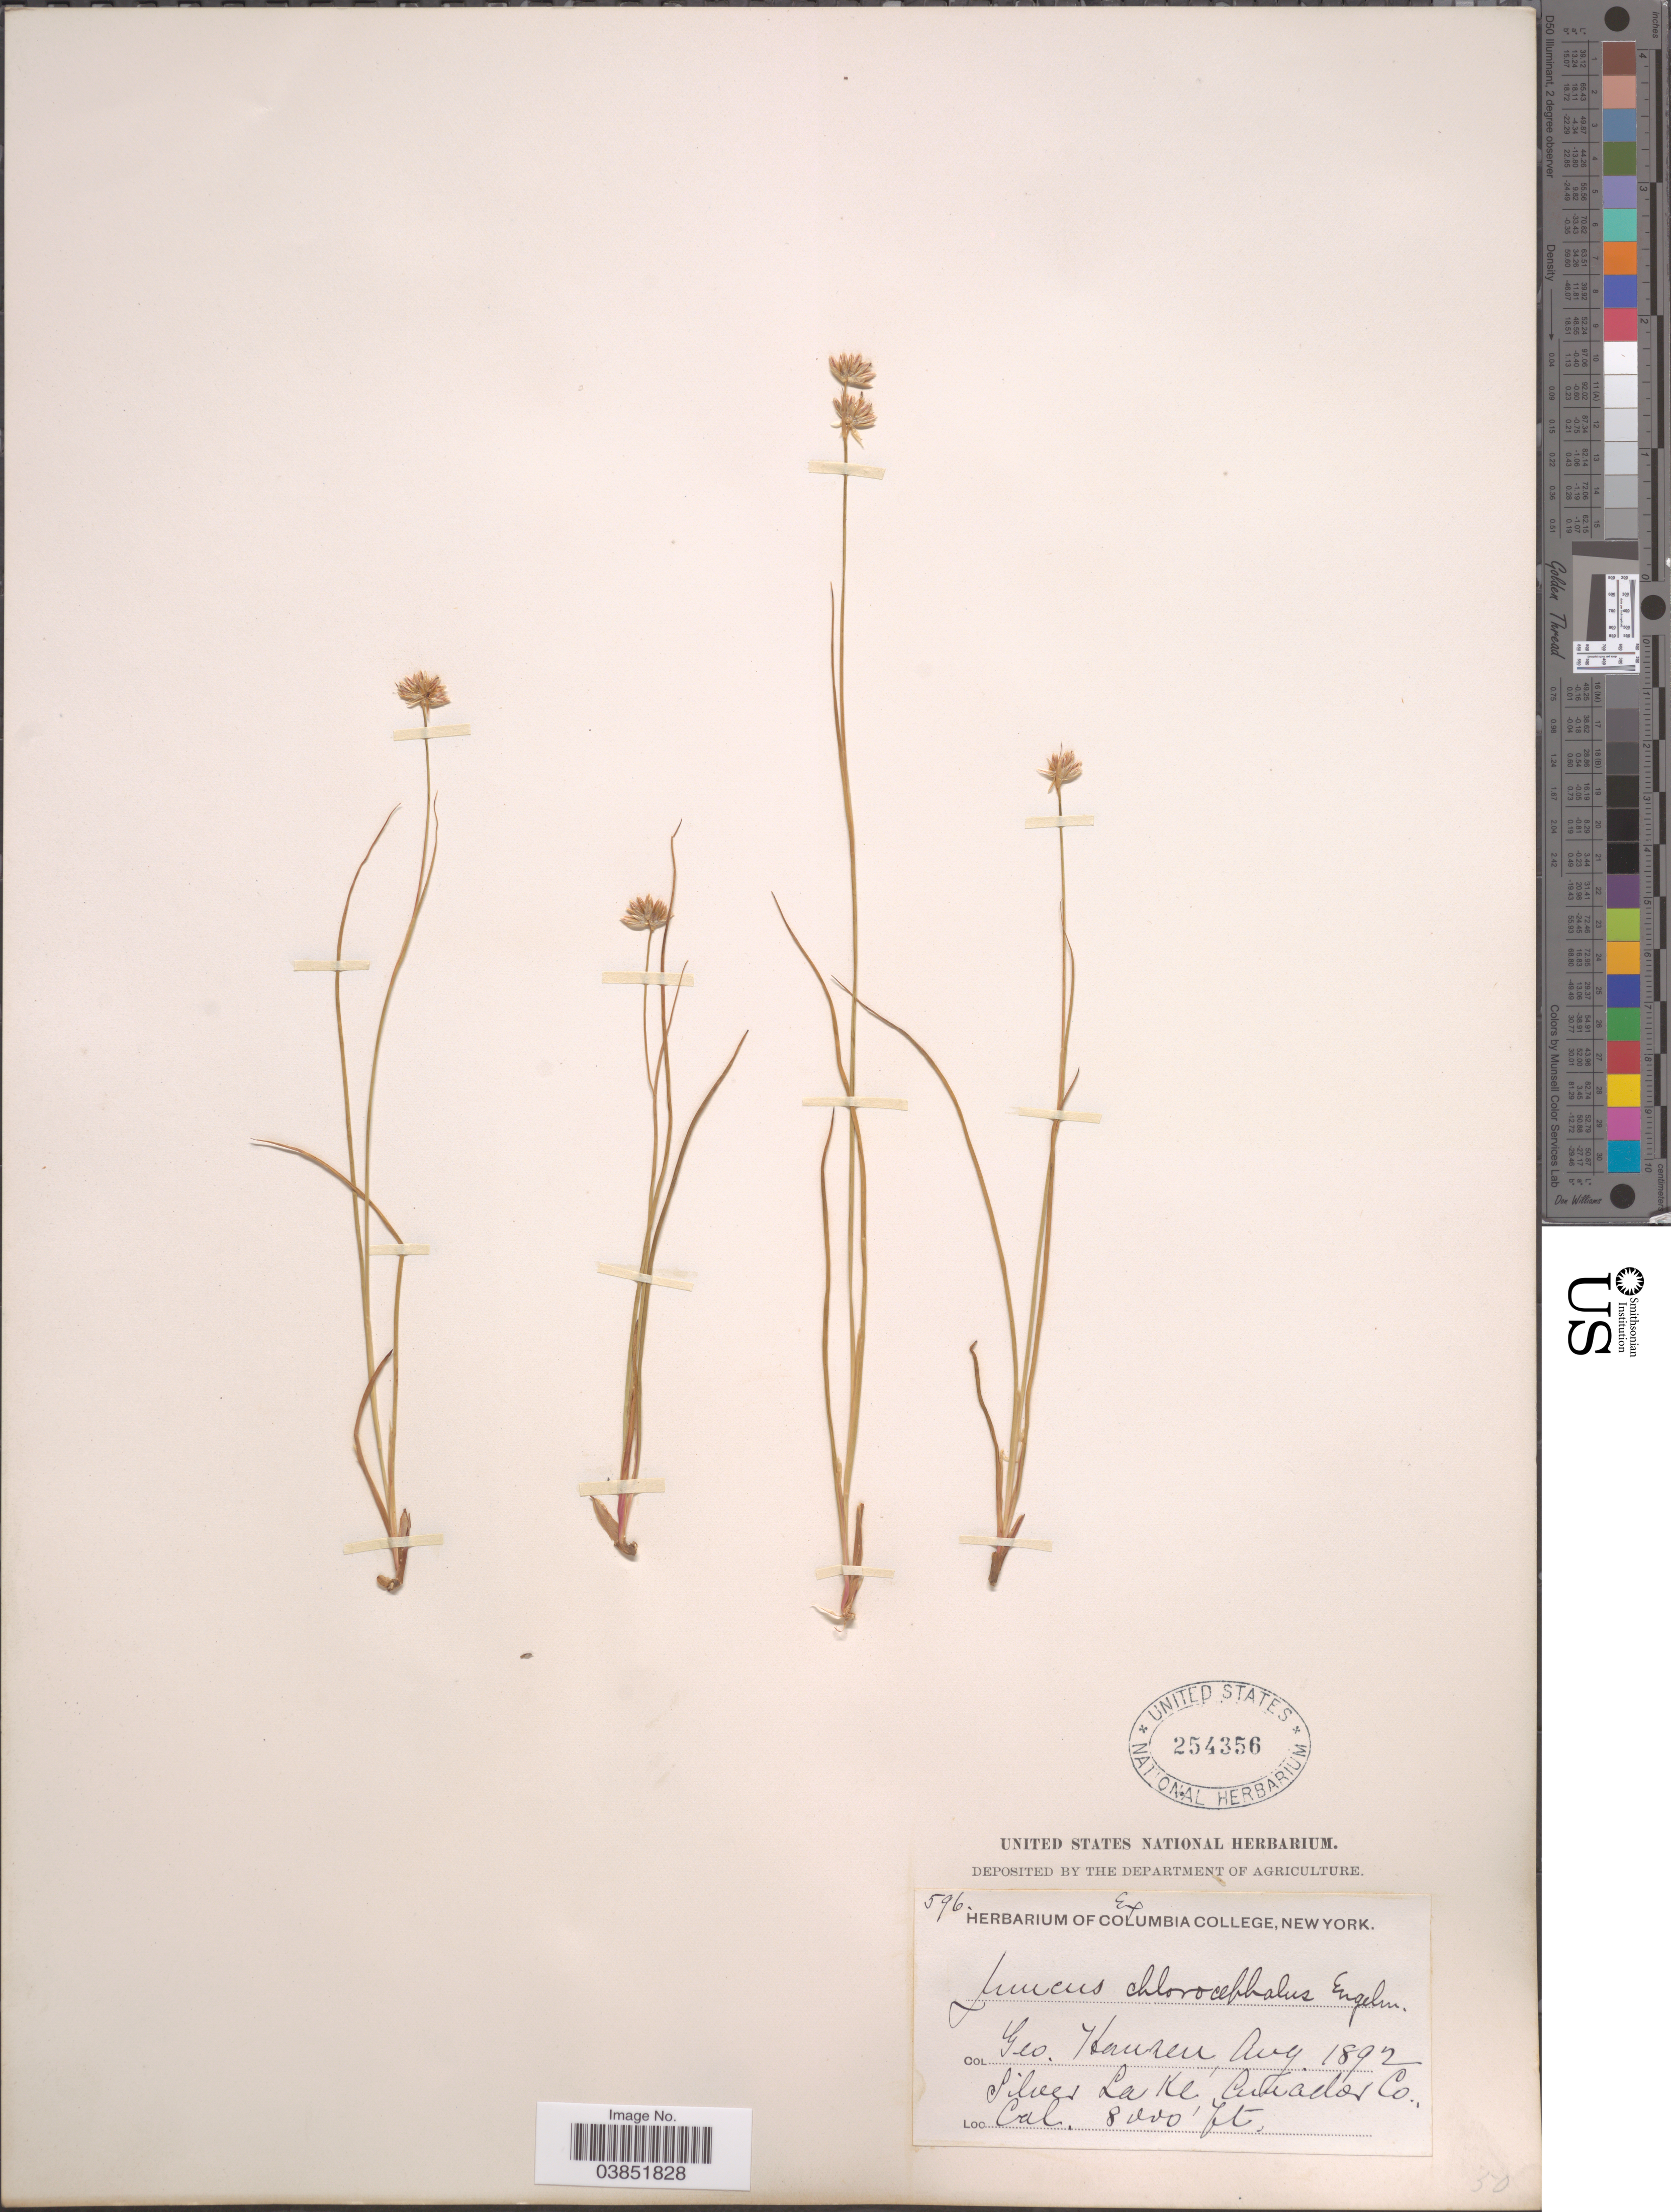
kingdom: Plantae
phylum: Tracheophyta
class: Liliopsida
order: Poales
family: Juncaceae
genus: Juncus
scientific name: Juncus chlorocephalus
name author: Engelm.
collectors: G. Hansen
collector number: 596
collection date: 1892-08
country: United States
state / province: California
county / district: Amador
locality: Silver Lake, Amador Co.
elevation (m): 2438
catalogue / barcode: US 254356